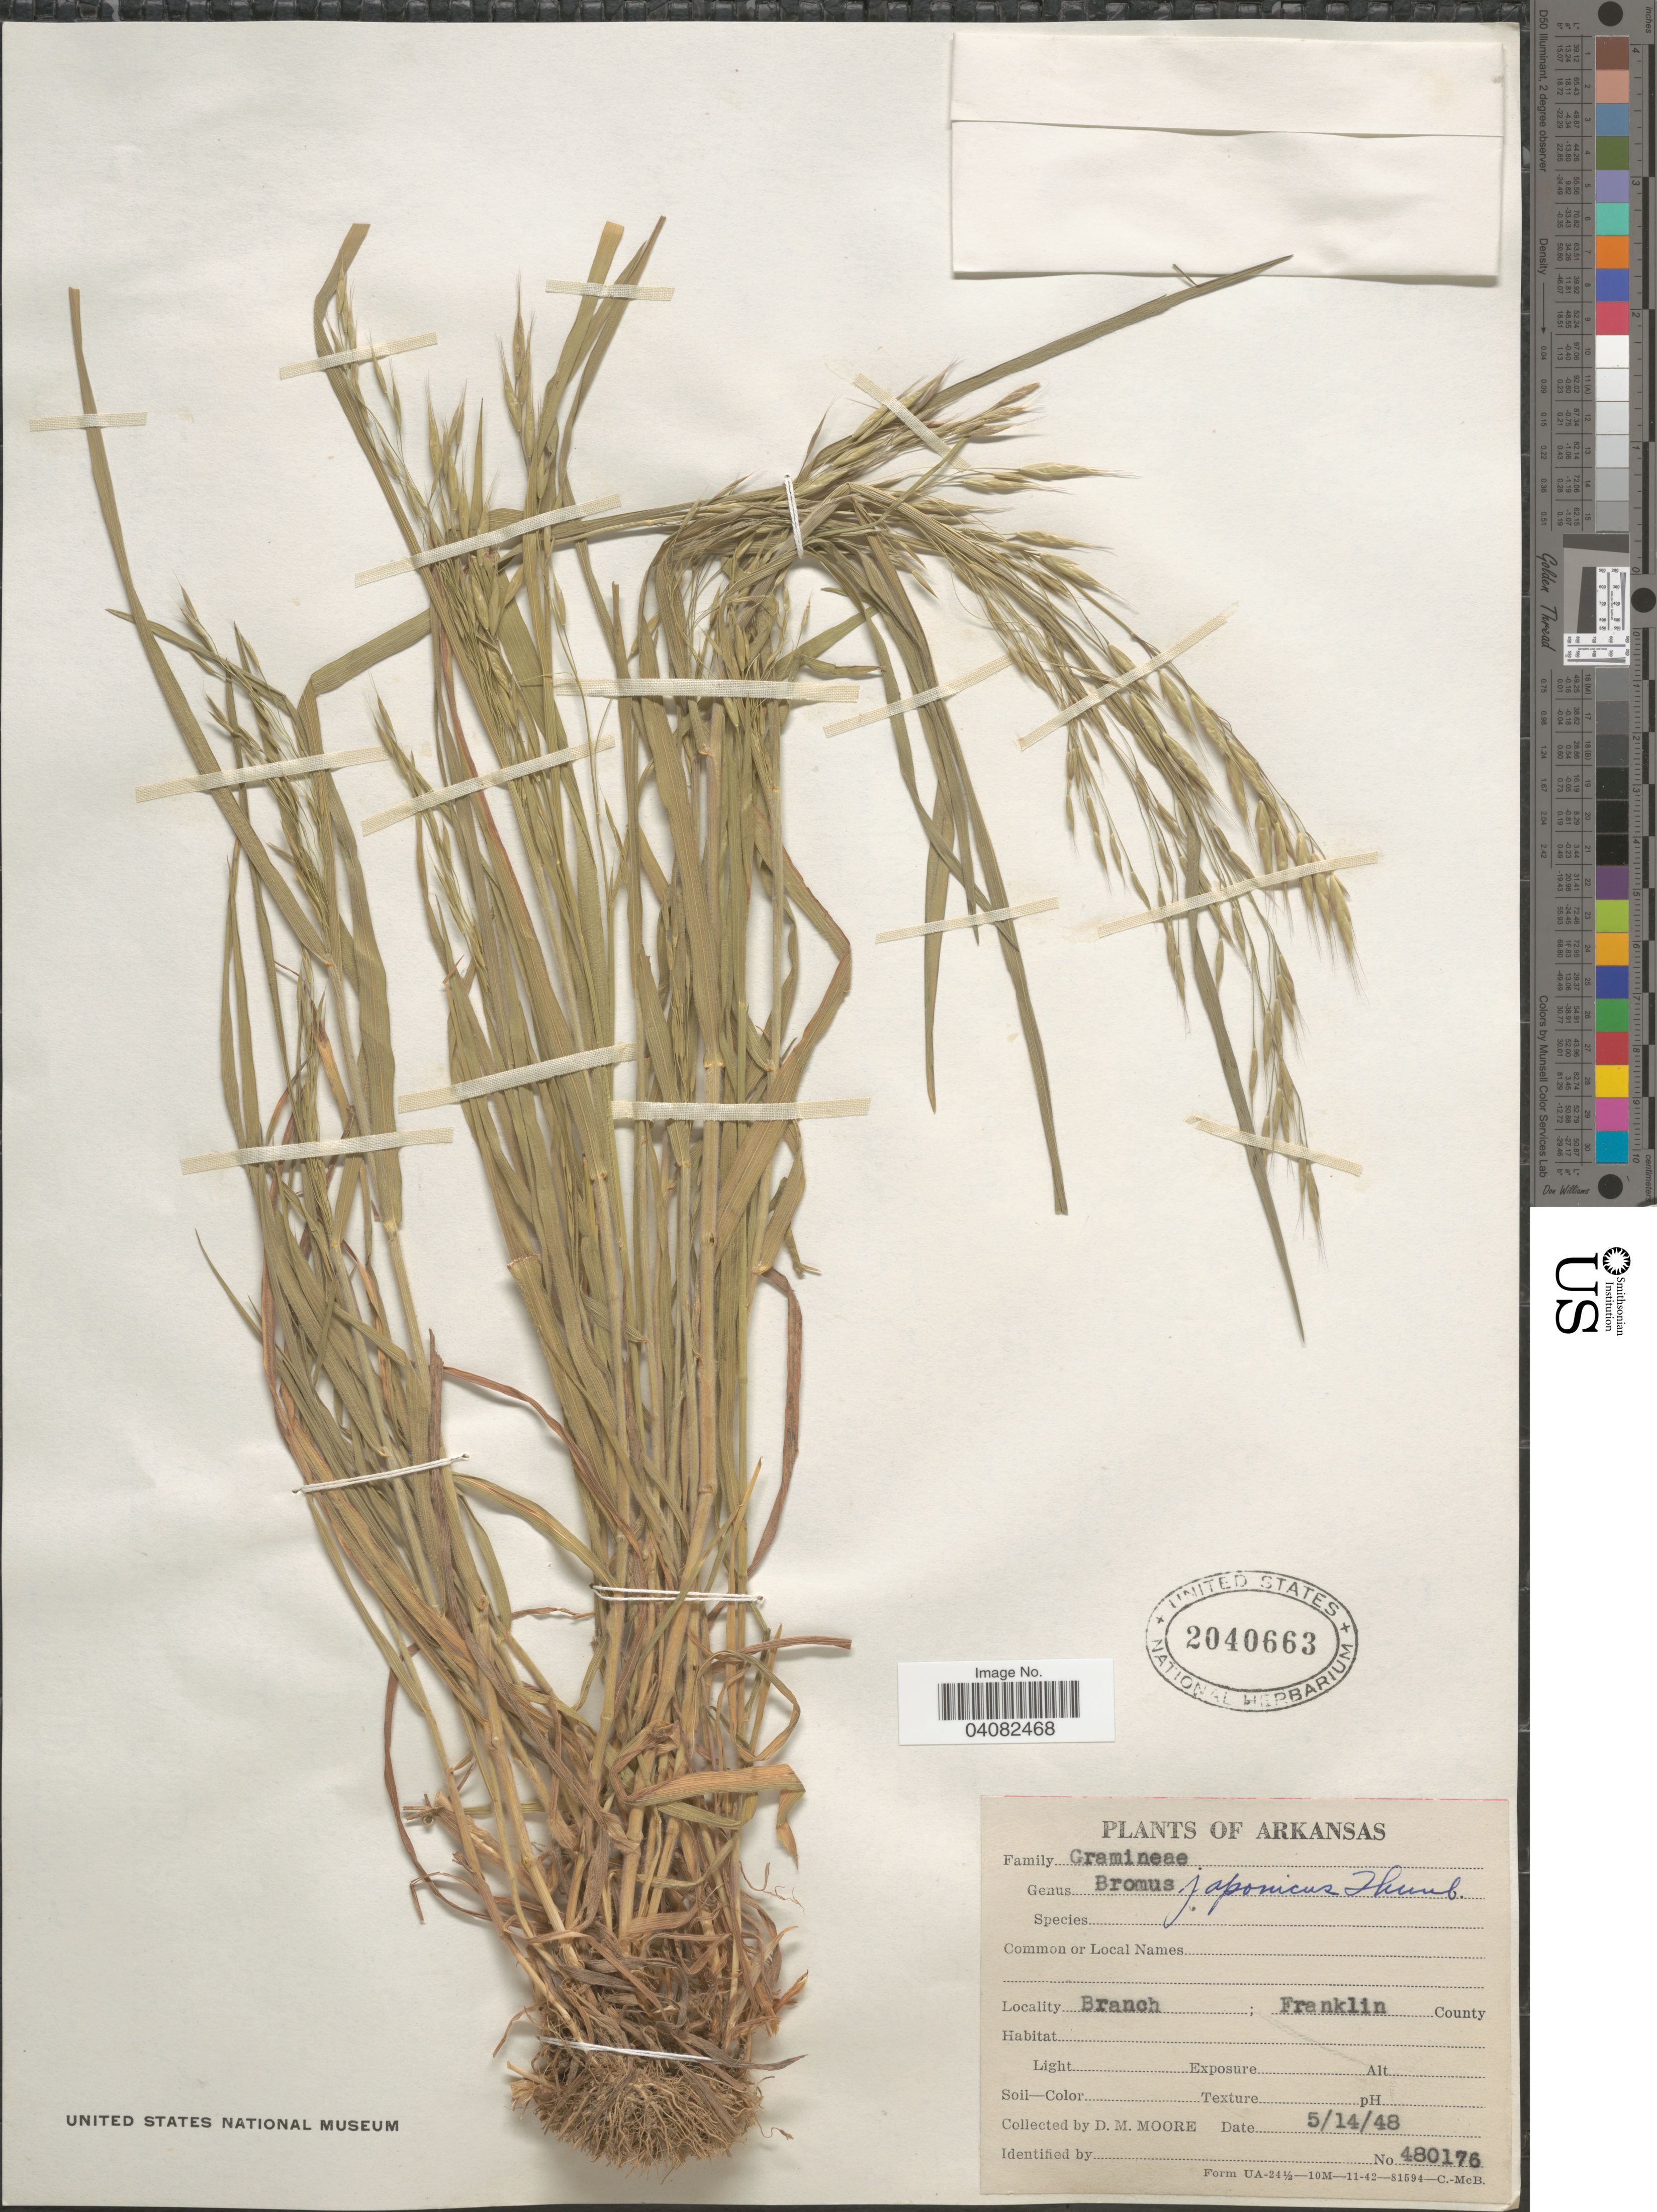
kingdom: Plantae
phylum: Tracheophyta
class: Liliopsida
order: Poales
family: Poaceae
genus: Bromus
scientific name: Bromus japonicus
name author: Houtt.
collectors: D. Moore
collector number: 480176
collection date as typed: Transcribed d/m/y: 14/5/48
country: United States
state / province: Arkansas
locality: Branch; Franklin County.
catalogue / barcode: US 2040663